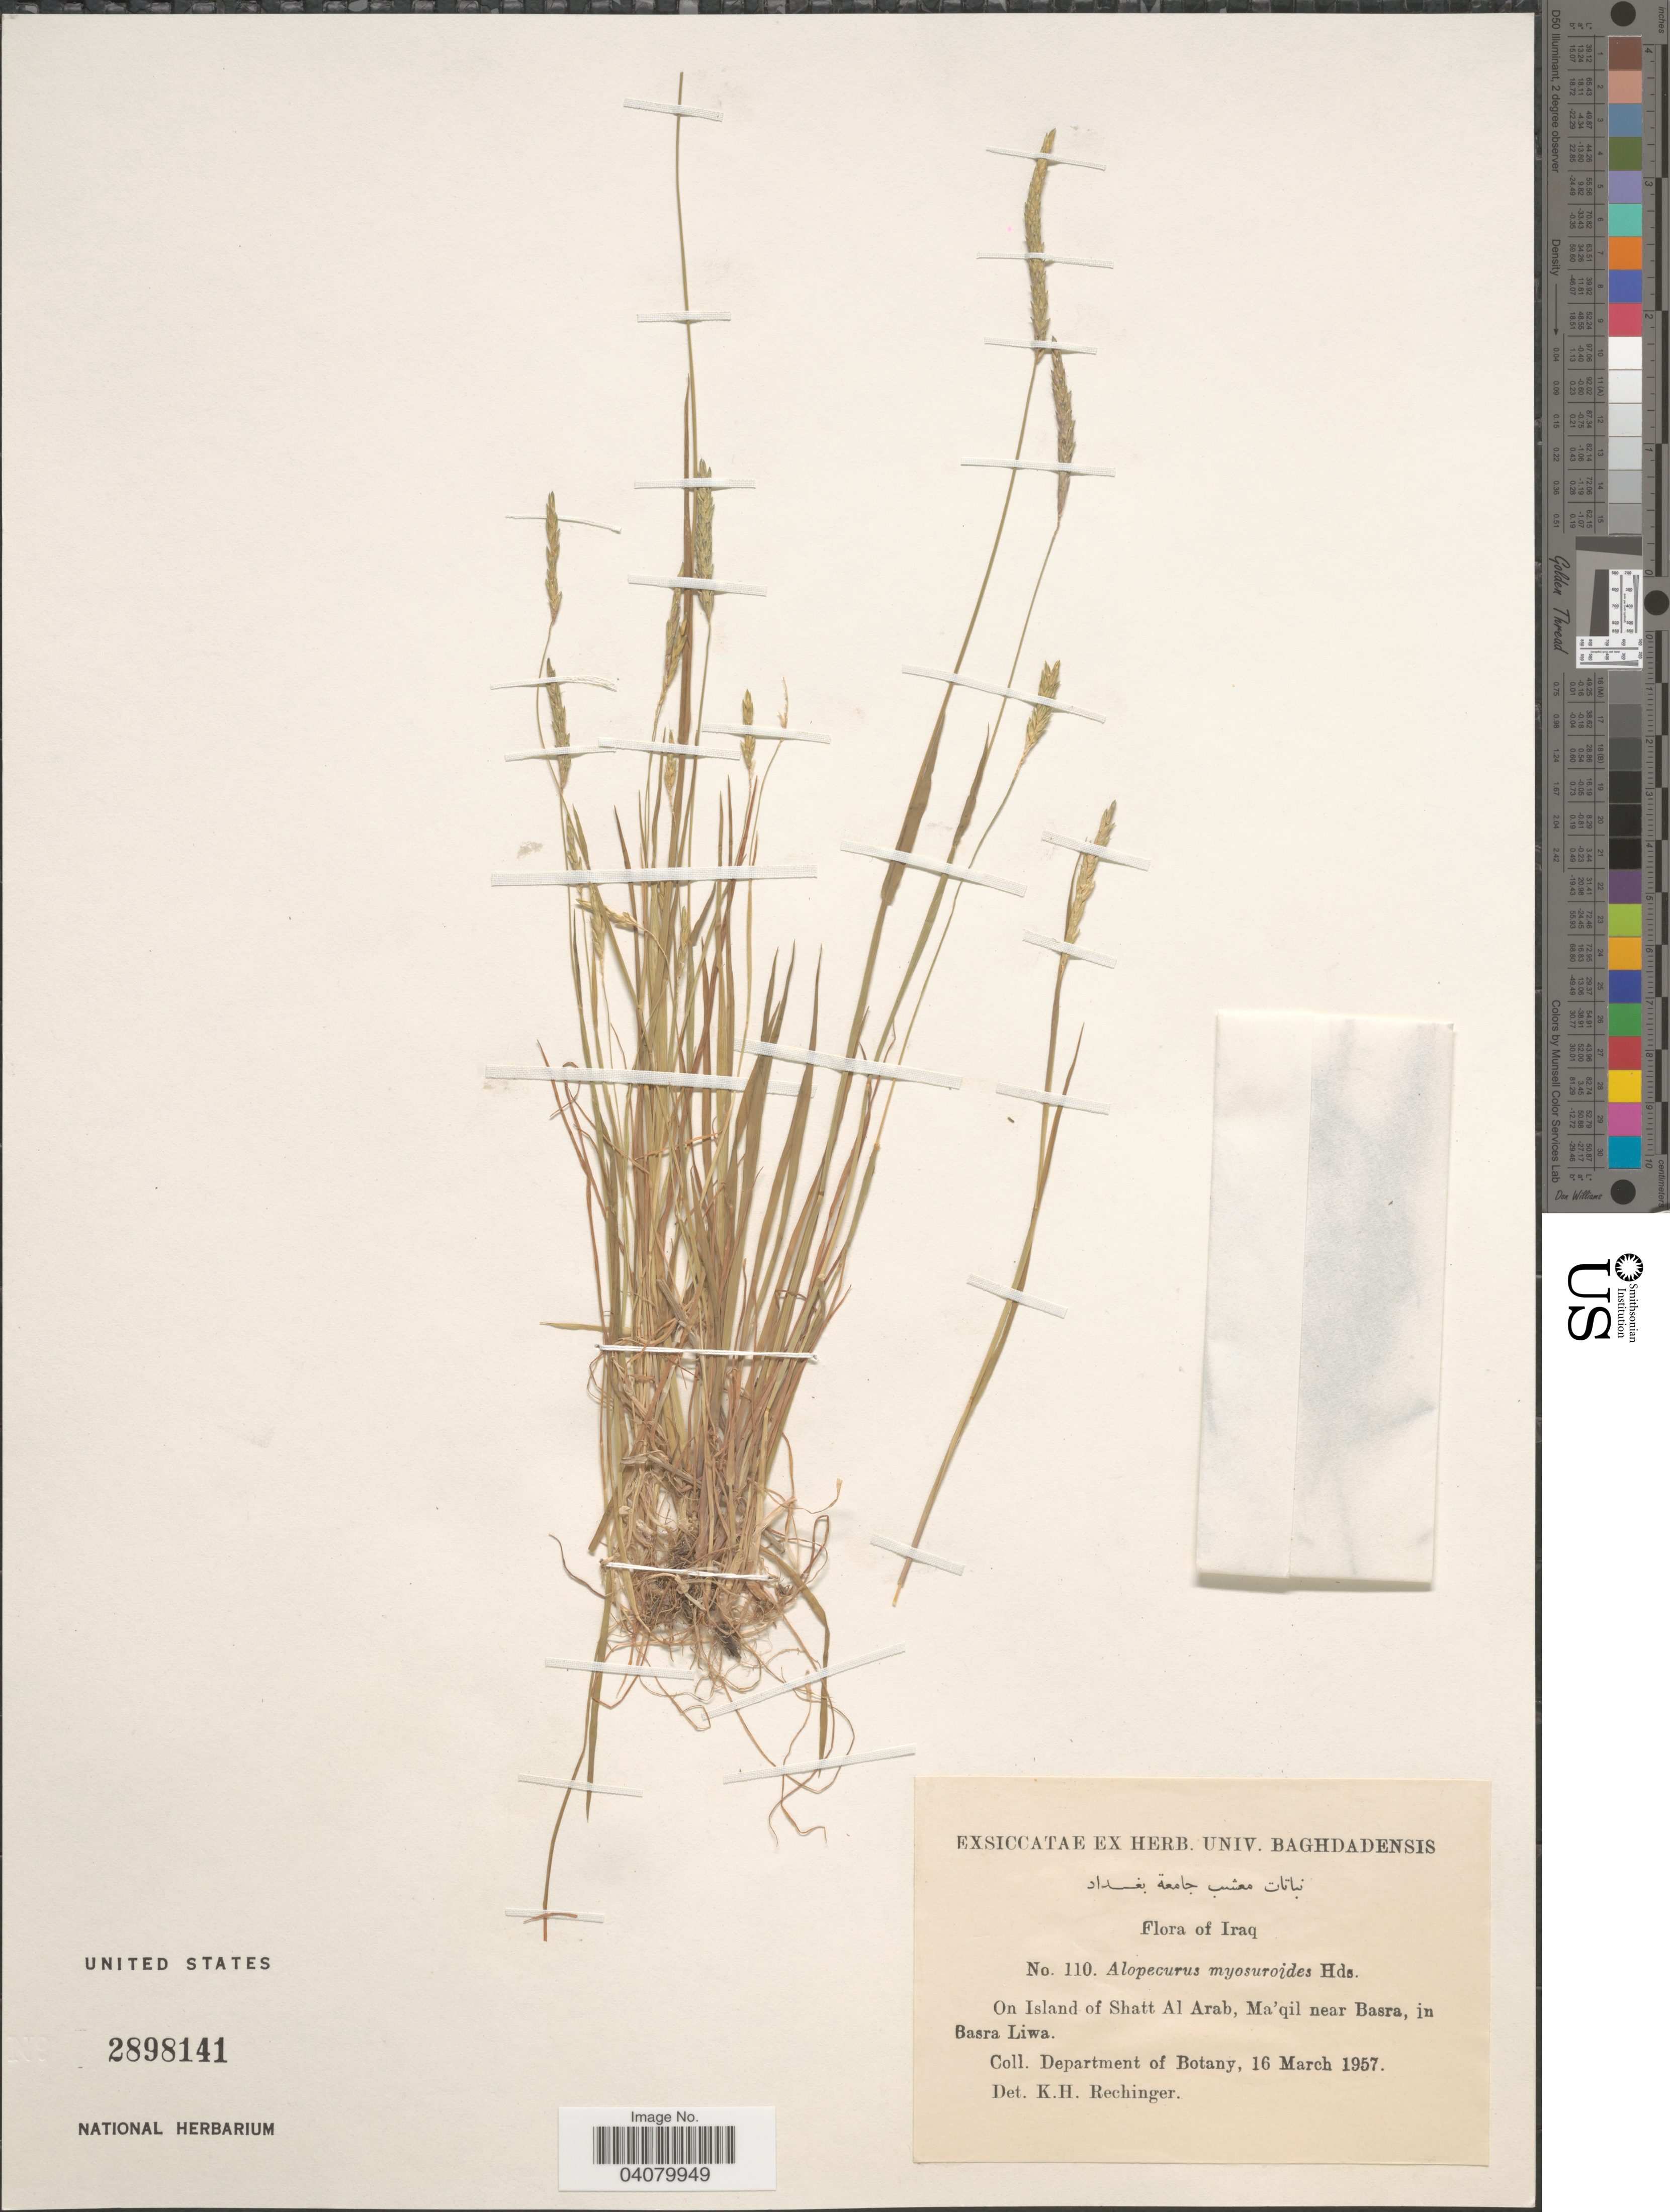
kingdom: Plantae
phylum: Tracheophyta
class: Liliopsida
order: Poales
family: Poaceae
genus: Alopecurus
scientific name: Alopecurus myosuroides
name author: Huds.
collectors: Department of Botany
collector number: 110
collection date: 1957-03-16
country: Iraq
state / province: Al Basrah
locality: On Island of Shatt Al Arab, Ma'qil near Basra, in Basra Liwa.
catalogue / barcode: US 2898141